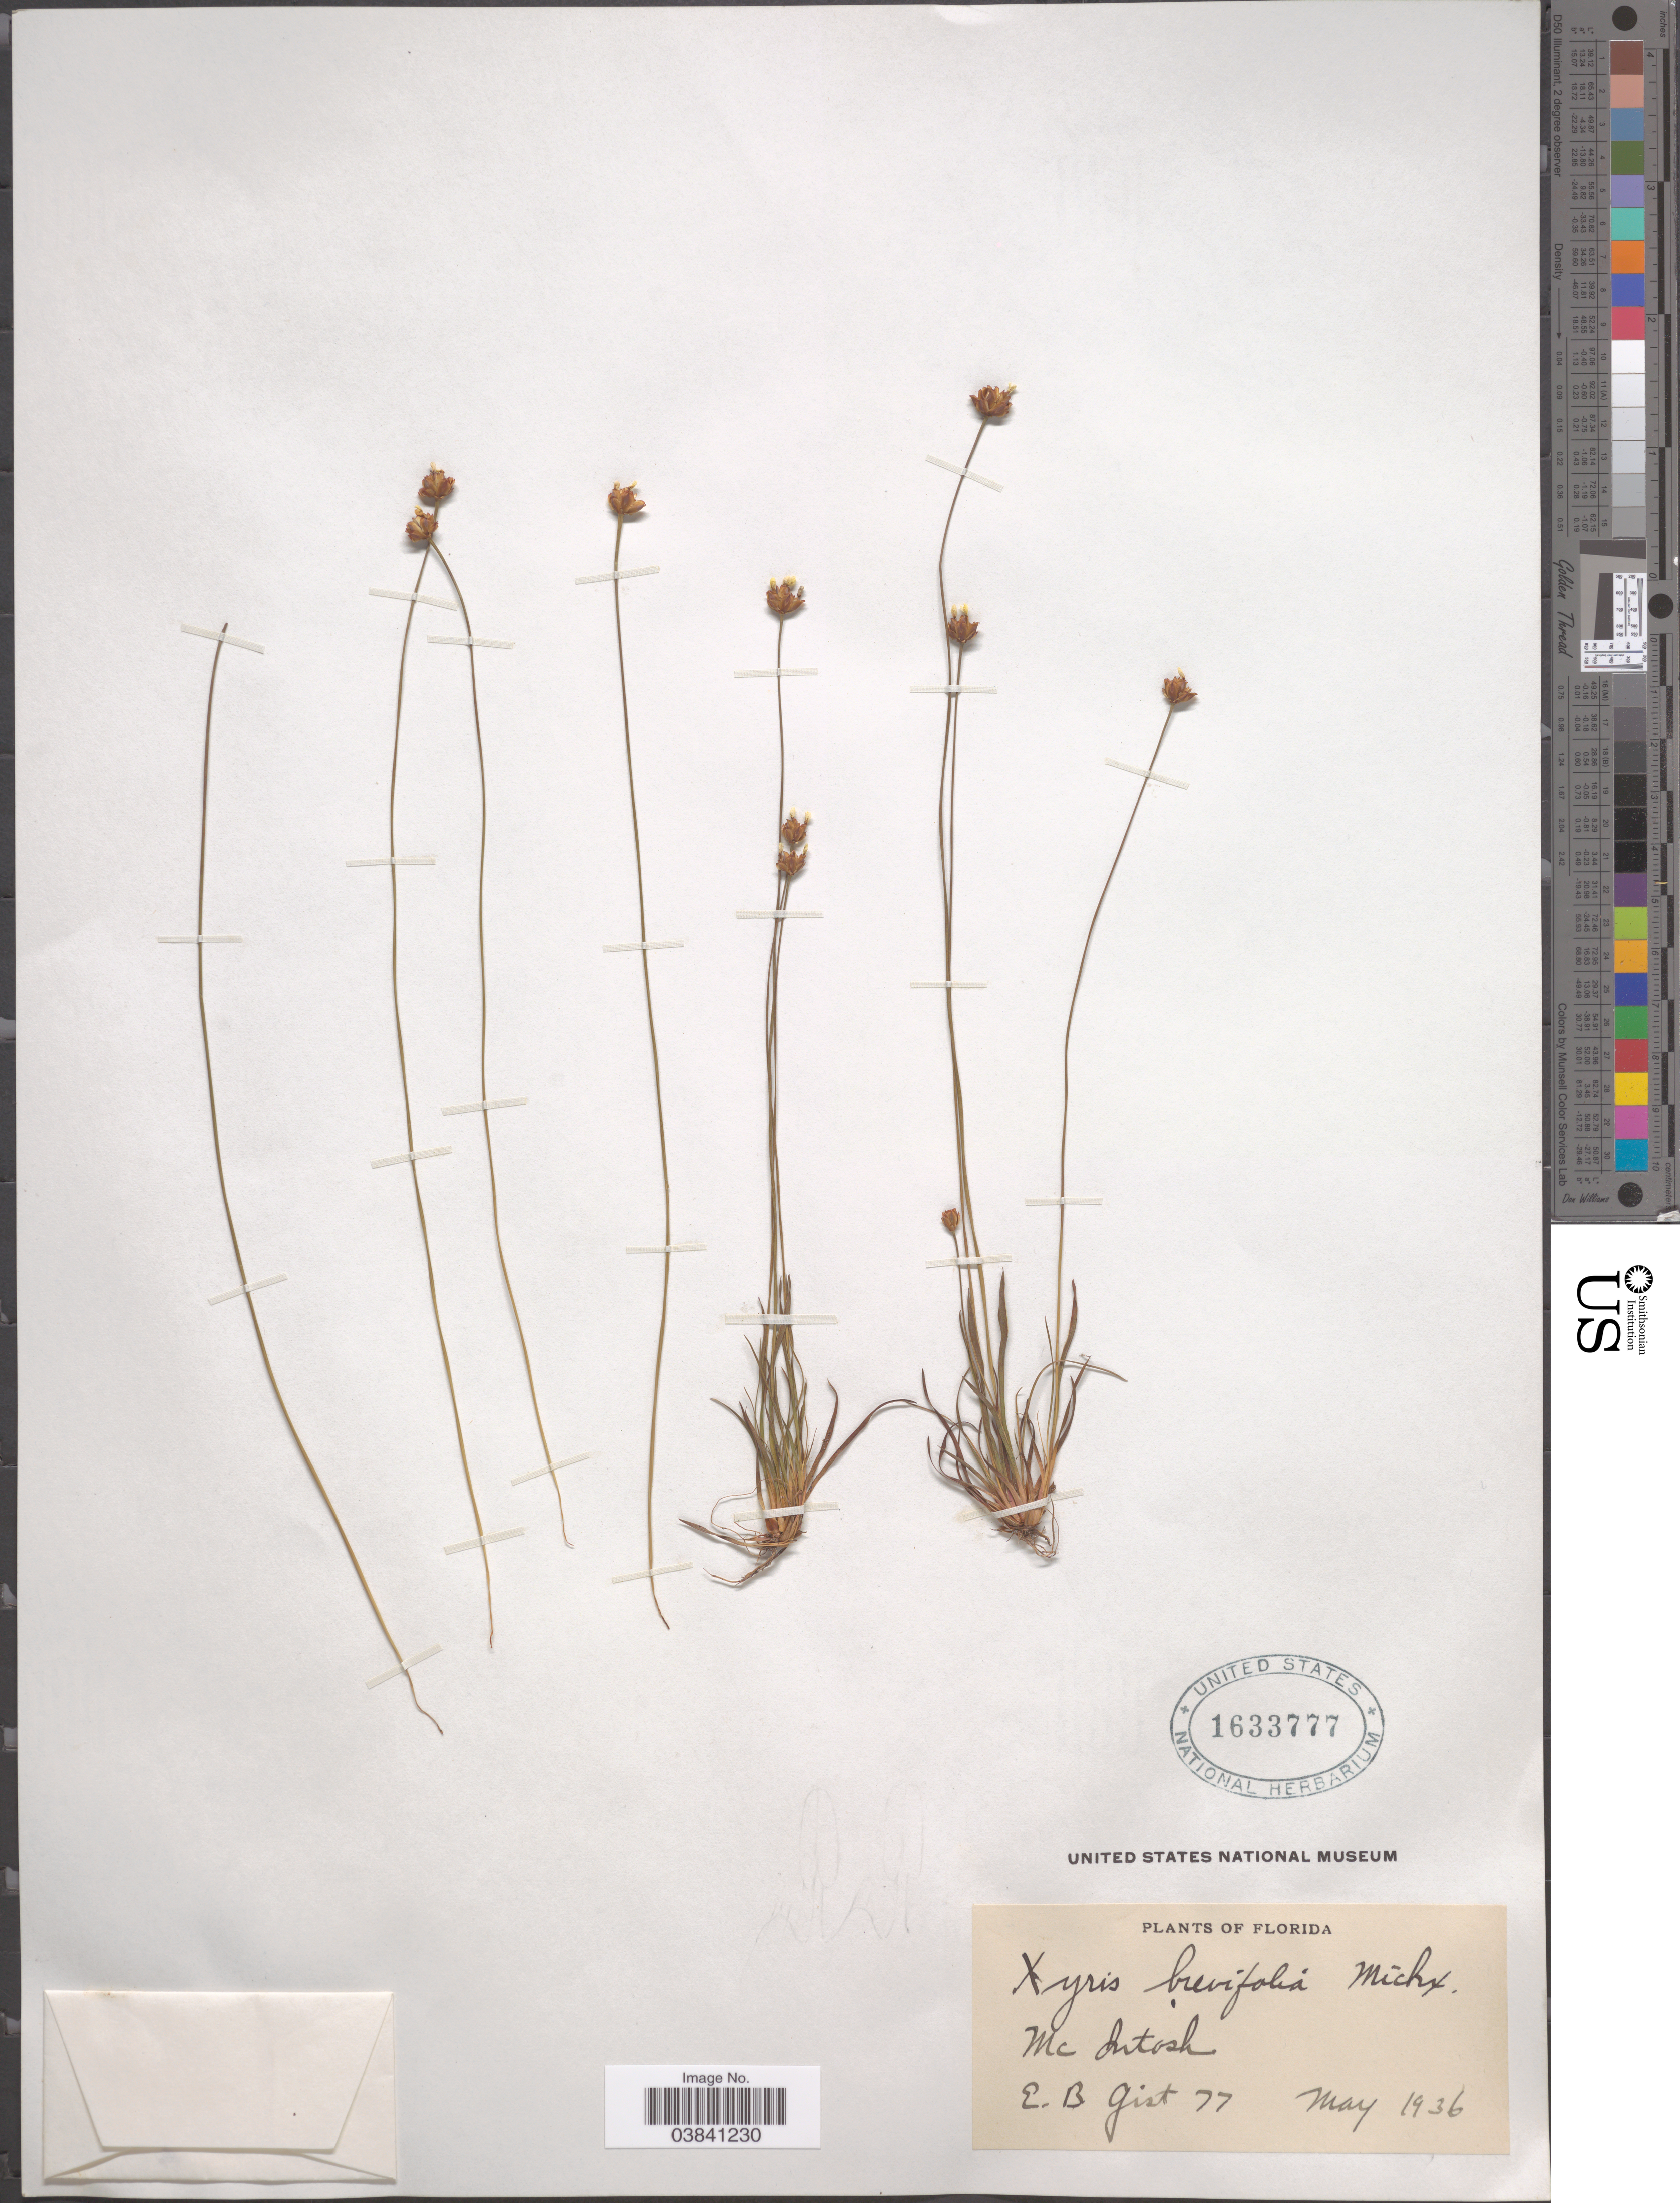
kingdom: Plantae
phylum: Tracheophyta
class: Liliopsida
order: Poales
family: Xyridaceae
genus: Xyris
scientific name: Xyris brevifolia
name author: Michx.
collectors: E. Gist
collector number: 77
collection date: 1936-05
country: United States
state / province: Florida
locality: Mc Intosh.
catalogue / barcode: US 1633777